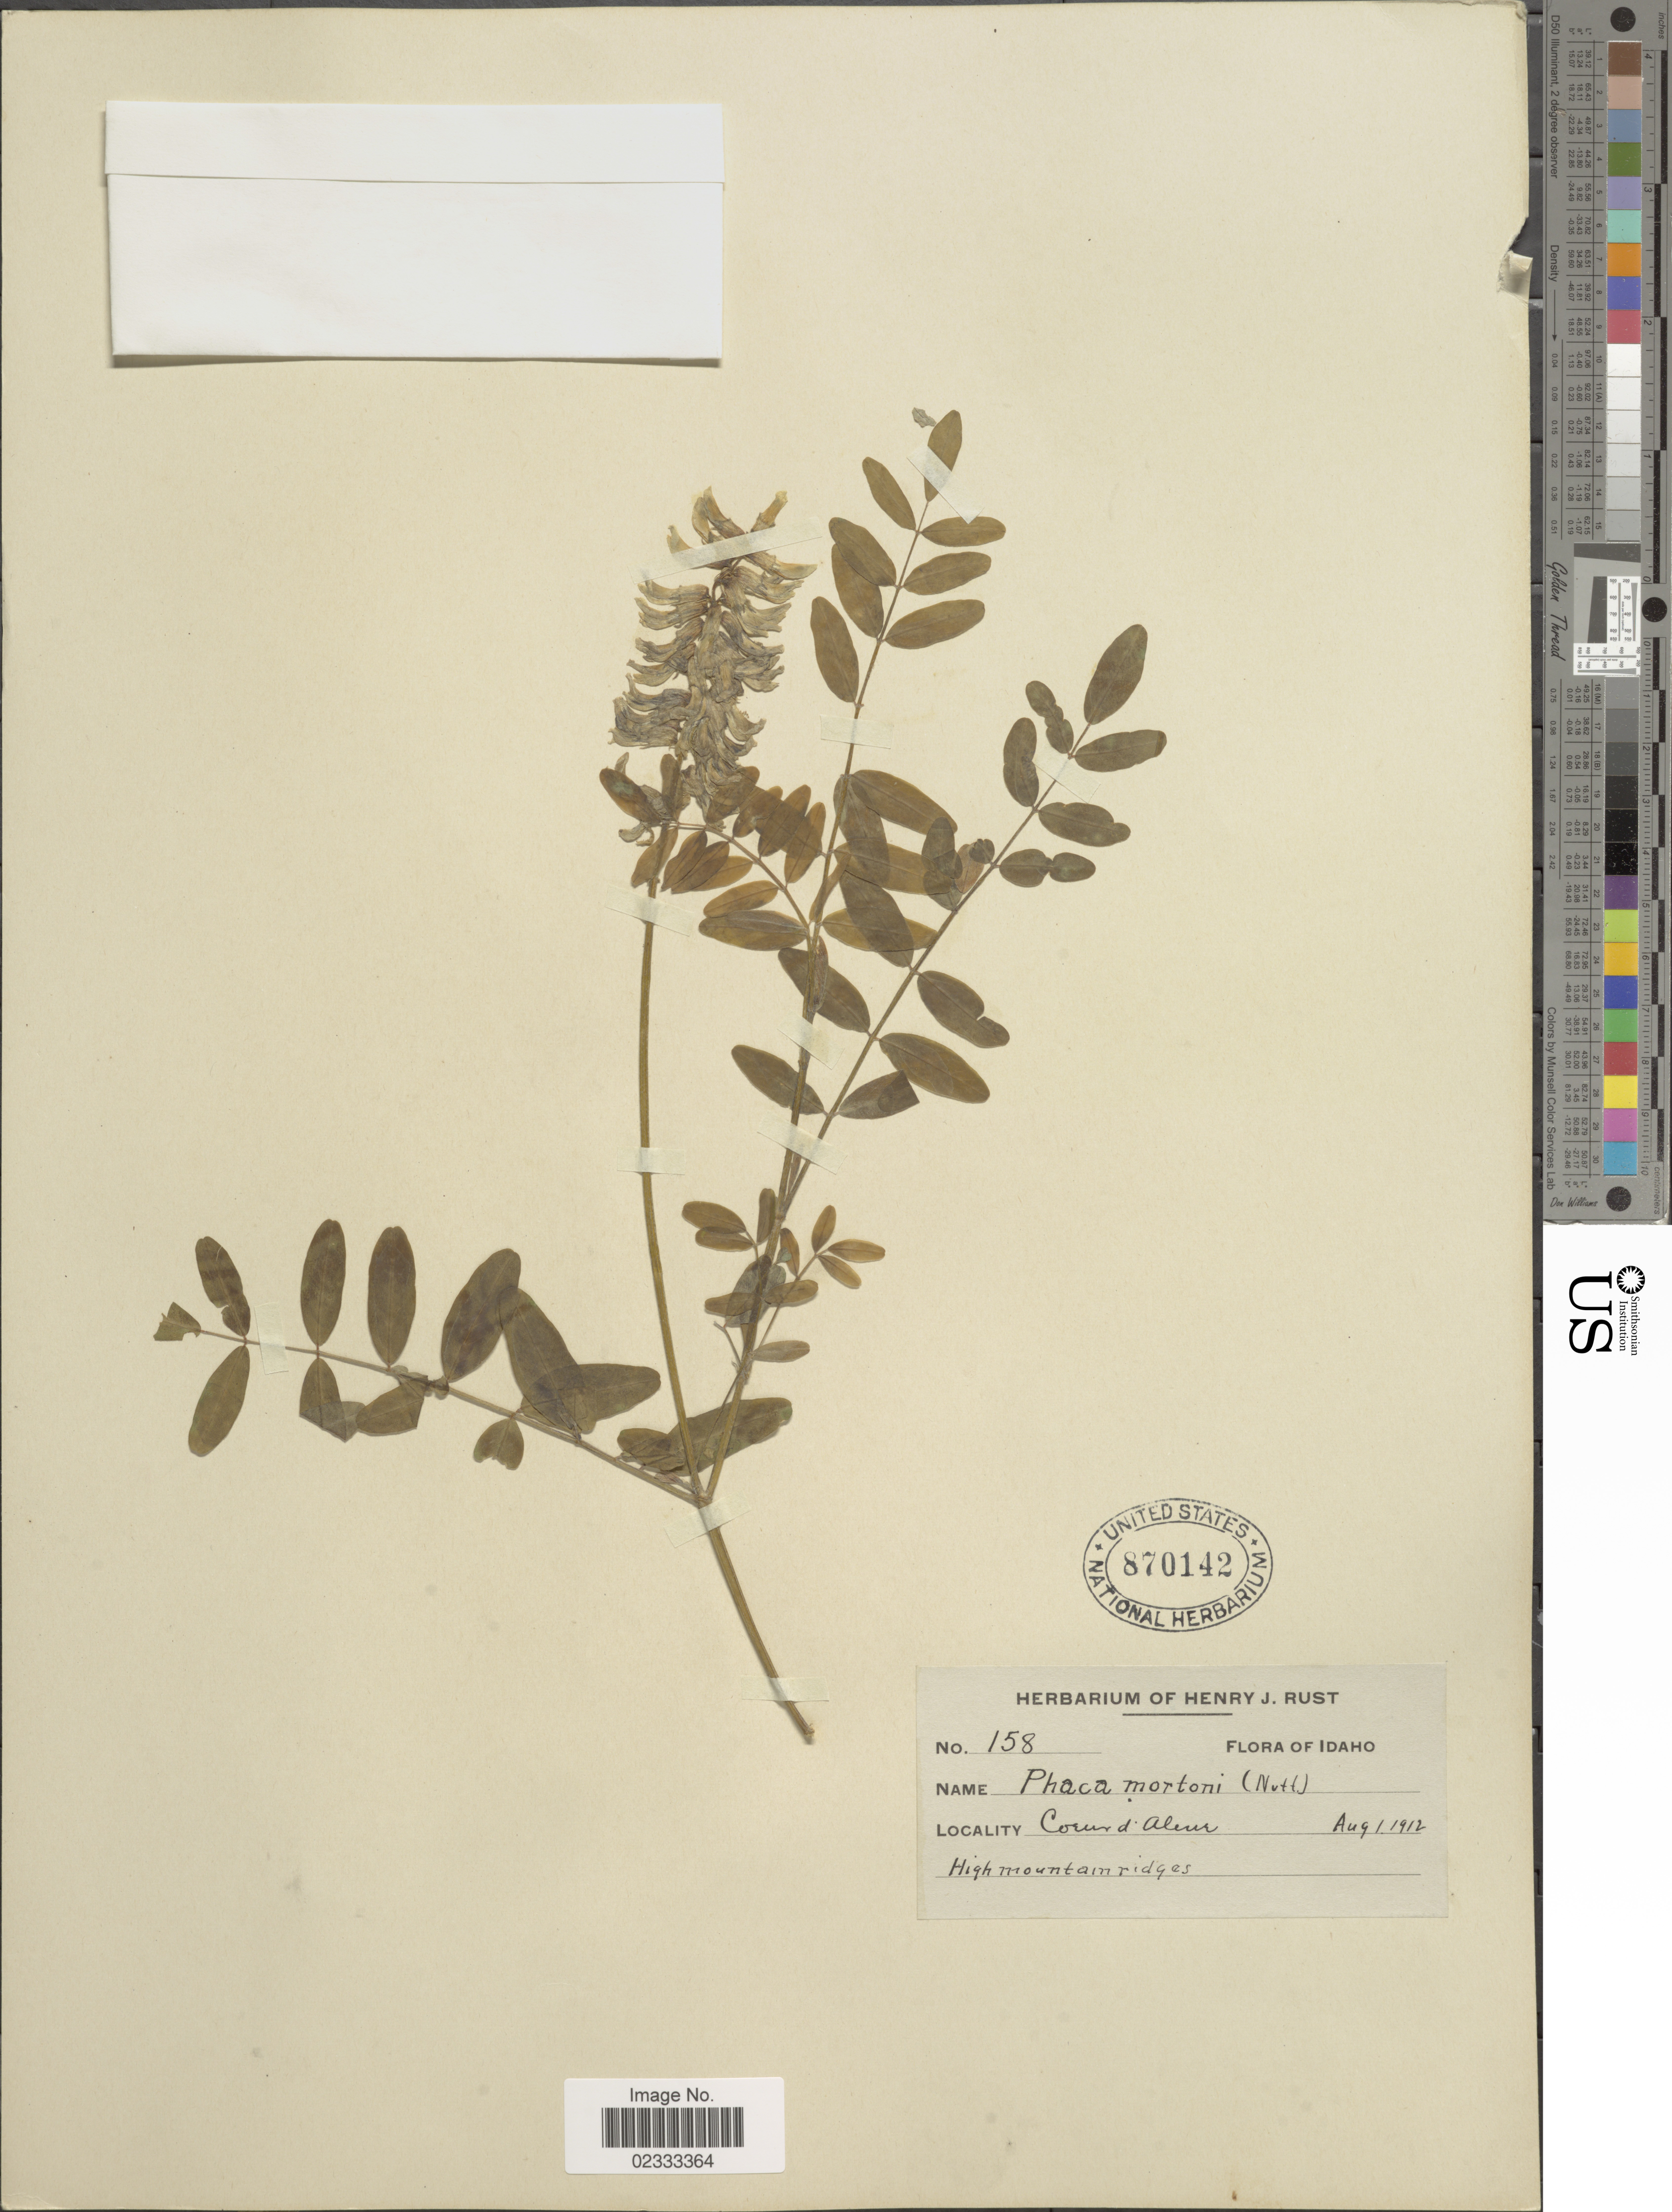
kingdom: Plantae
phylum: Tracheophyta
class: Magnoliopsida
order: Fabales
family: Fabaceae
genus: Astragalus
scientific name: Astragalus mortonii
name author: Nutt.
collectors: H. J. Rust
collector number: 158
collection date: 1912-08-01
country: United States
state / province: Idaho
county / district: Kootenai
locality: Coeur d'Alene, high mountain ridges.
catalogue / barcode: US 870142